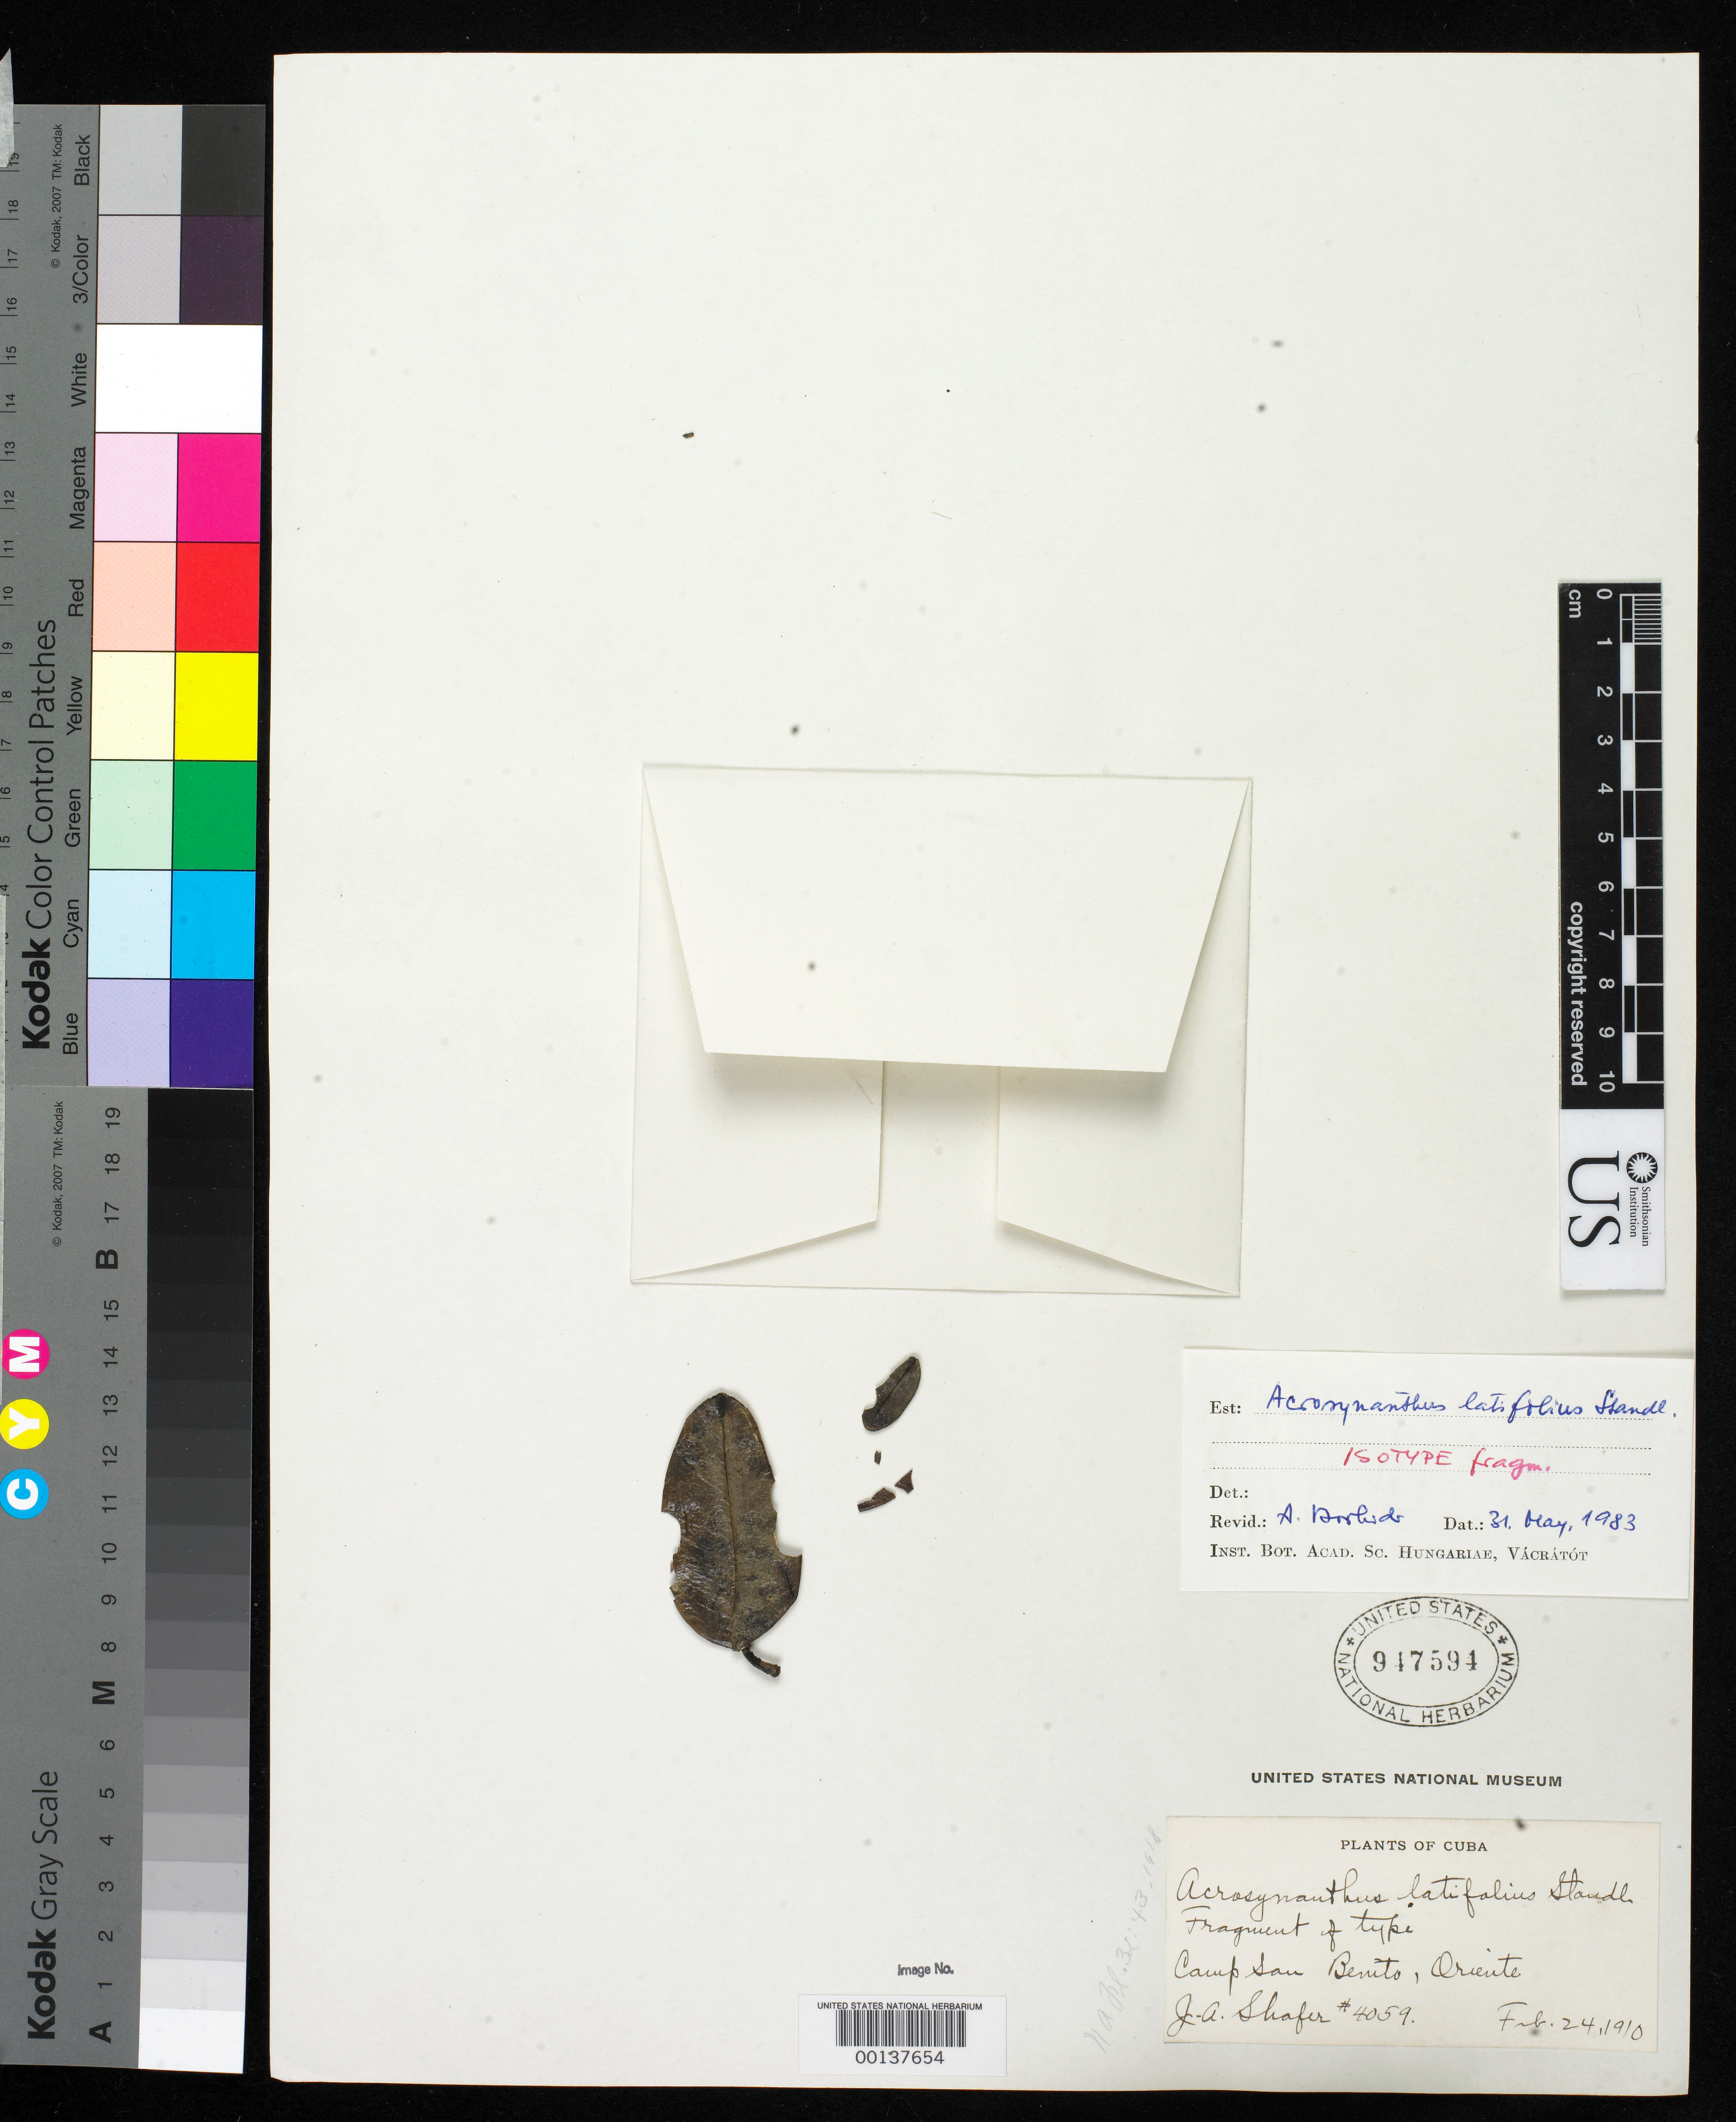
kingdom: Plantae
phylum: Tracheophyta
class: Magnoliopsida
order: Gentianales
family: Rubiaceae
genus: Acrosynanthus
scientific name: Acrosynanthus latifolius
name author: Standl.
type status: Type Fragment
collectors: J. A. Shafer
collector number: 4059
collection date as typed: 24 Feb 1910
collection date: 1910-02-24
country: Cuba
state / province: Oriente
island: Greater Antilles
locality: Camp San Benito.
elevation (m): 900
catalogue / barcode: US 947594